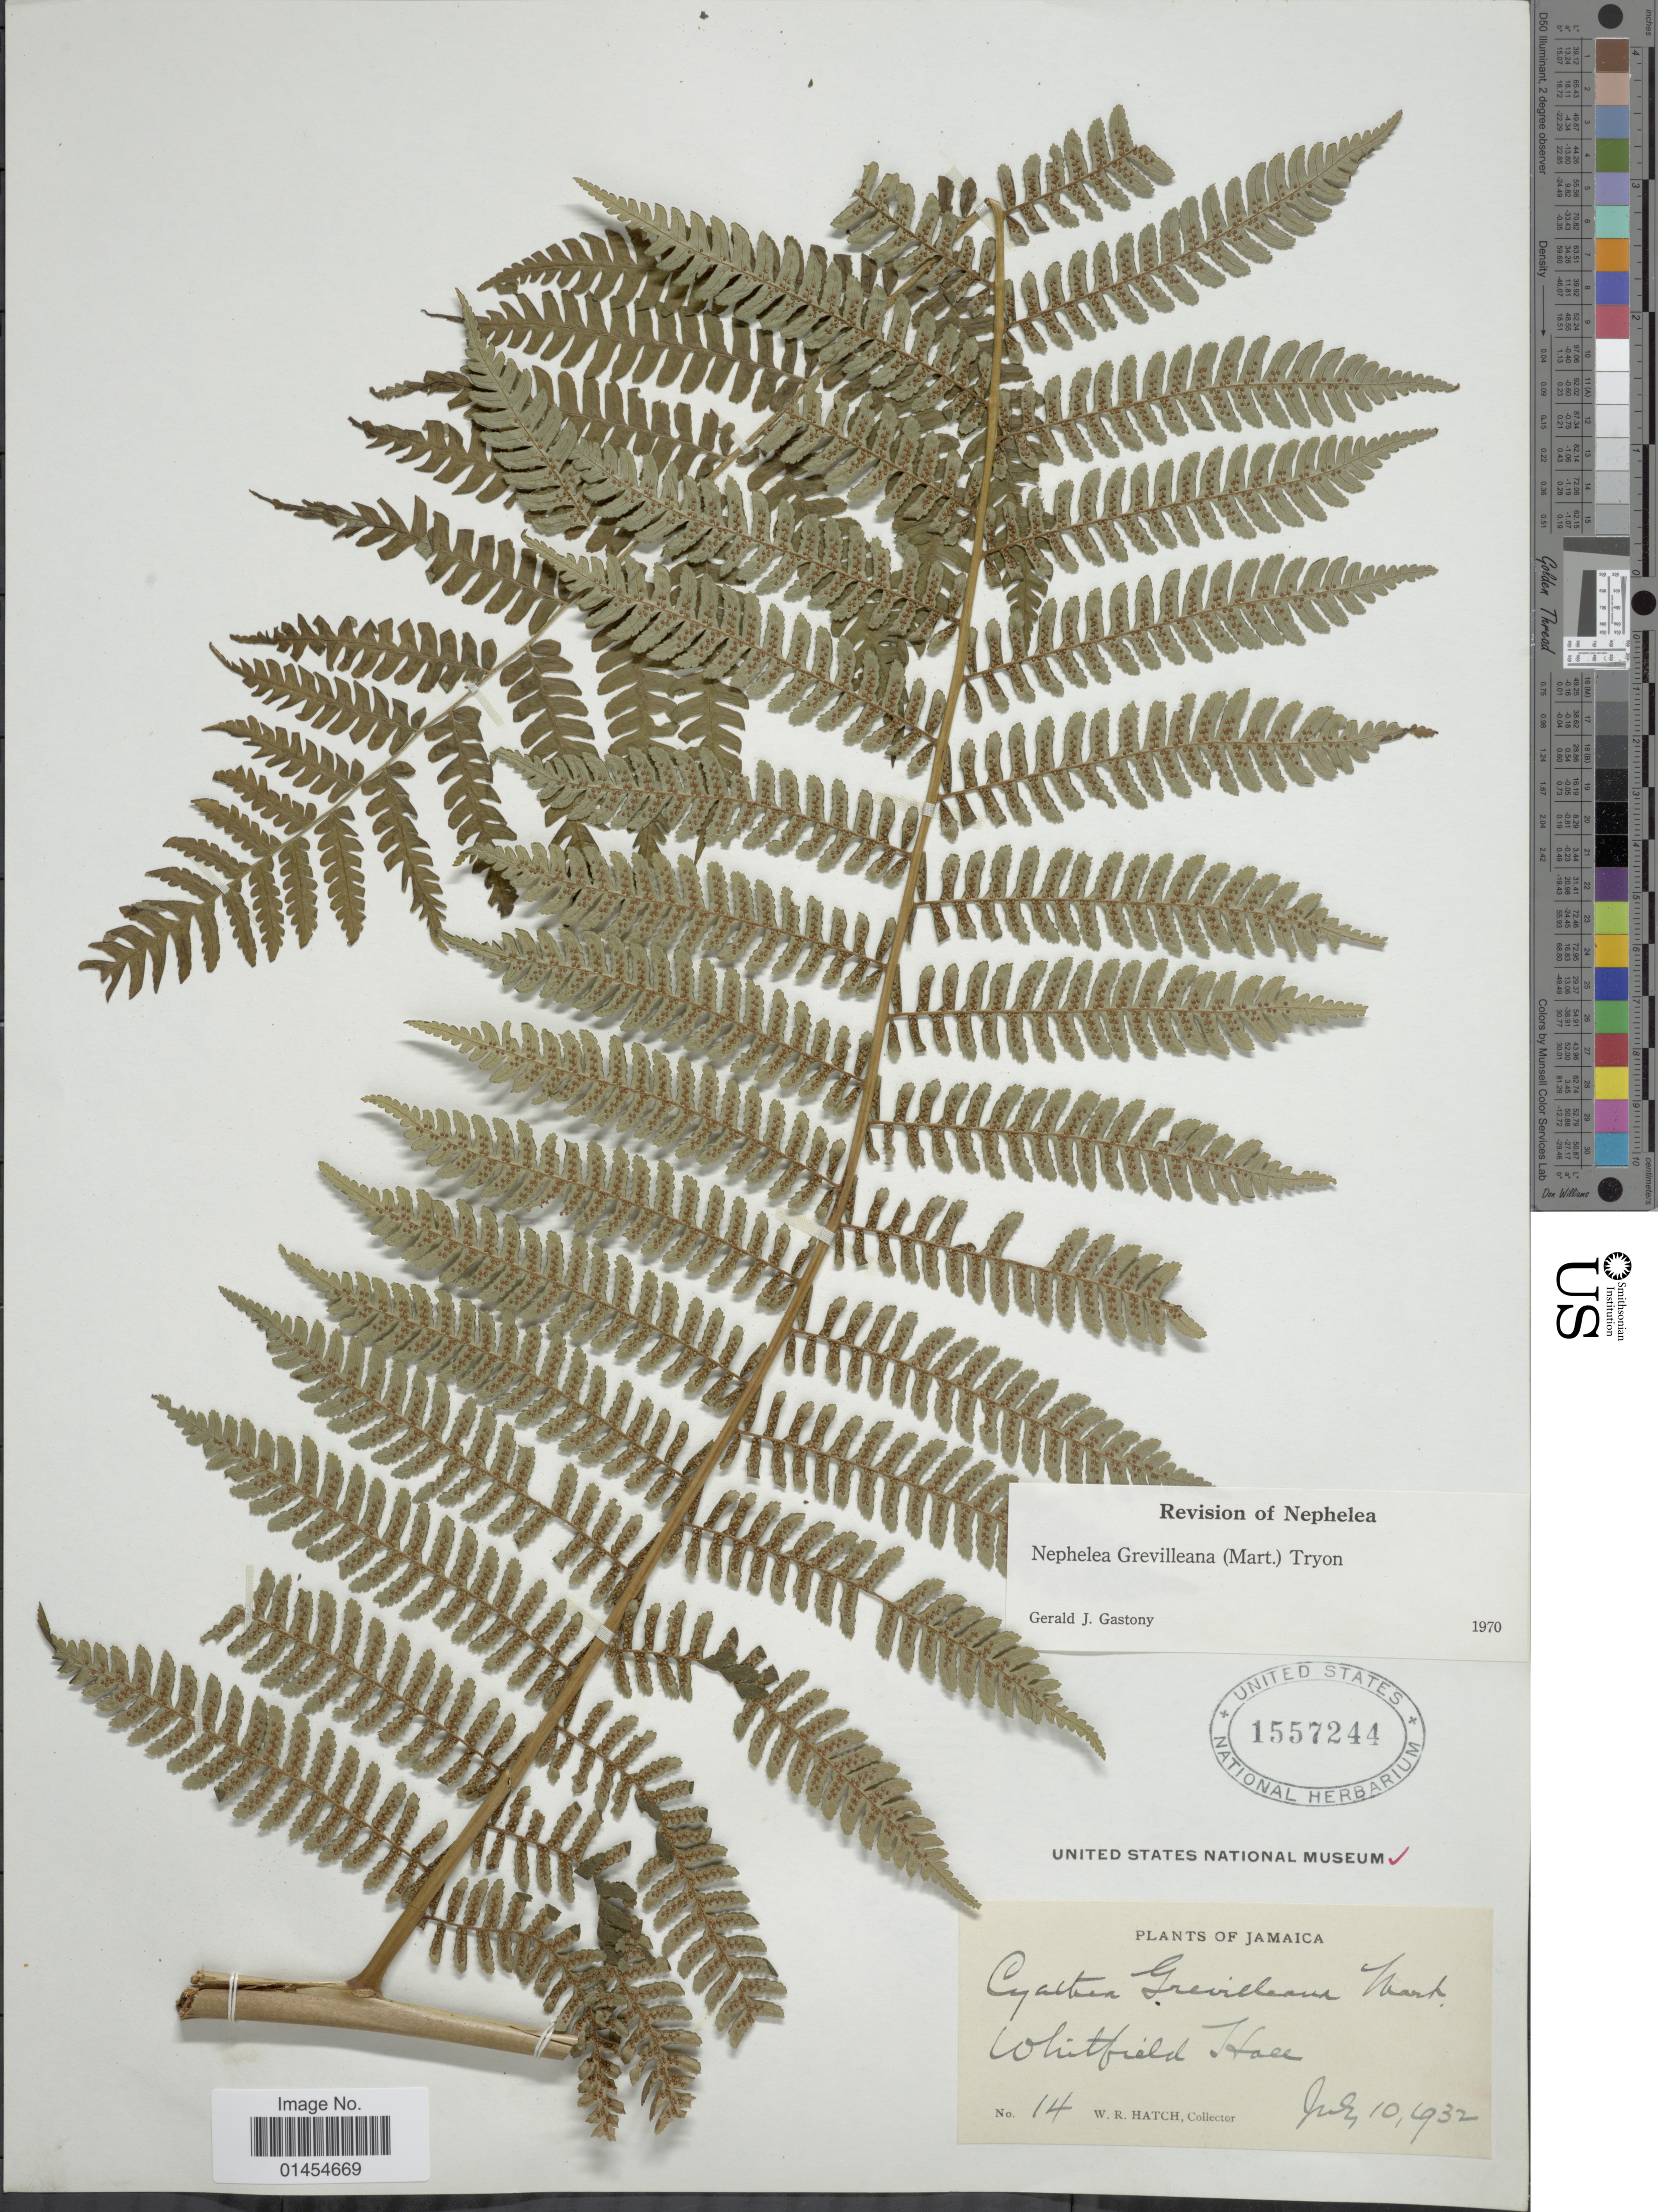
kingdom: Plantae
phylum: Tracheophyta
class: Polypodiopsida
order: Cyatheales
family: Cyatheaceae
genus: Alsophila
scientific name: Alsophila grevilleana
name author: (Mart.) D.S. Conant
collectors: W. Hatch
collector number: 14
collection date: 1932-07-10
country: Jamaica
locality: Whitfield Hall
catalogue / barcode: US 1557244